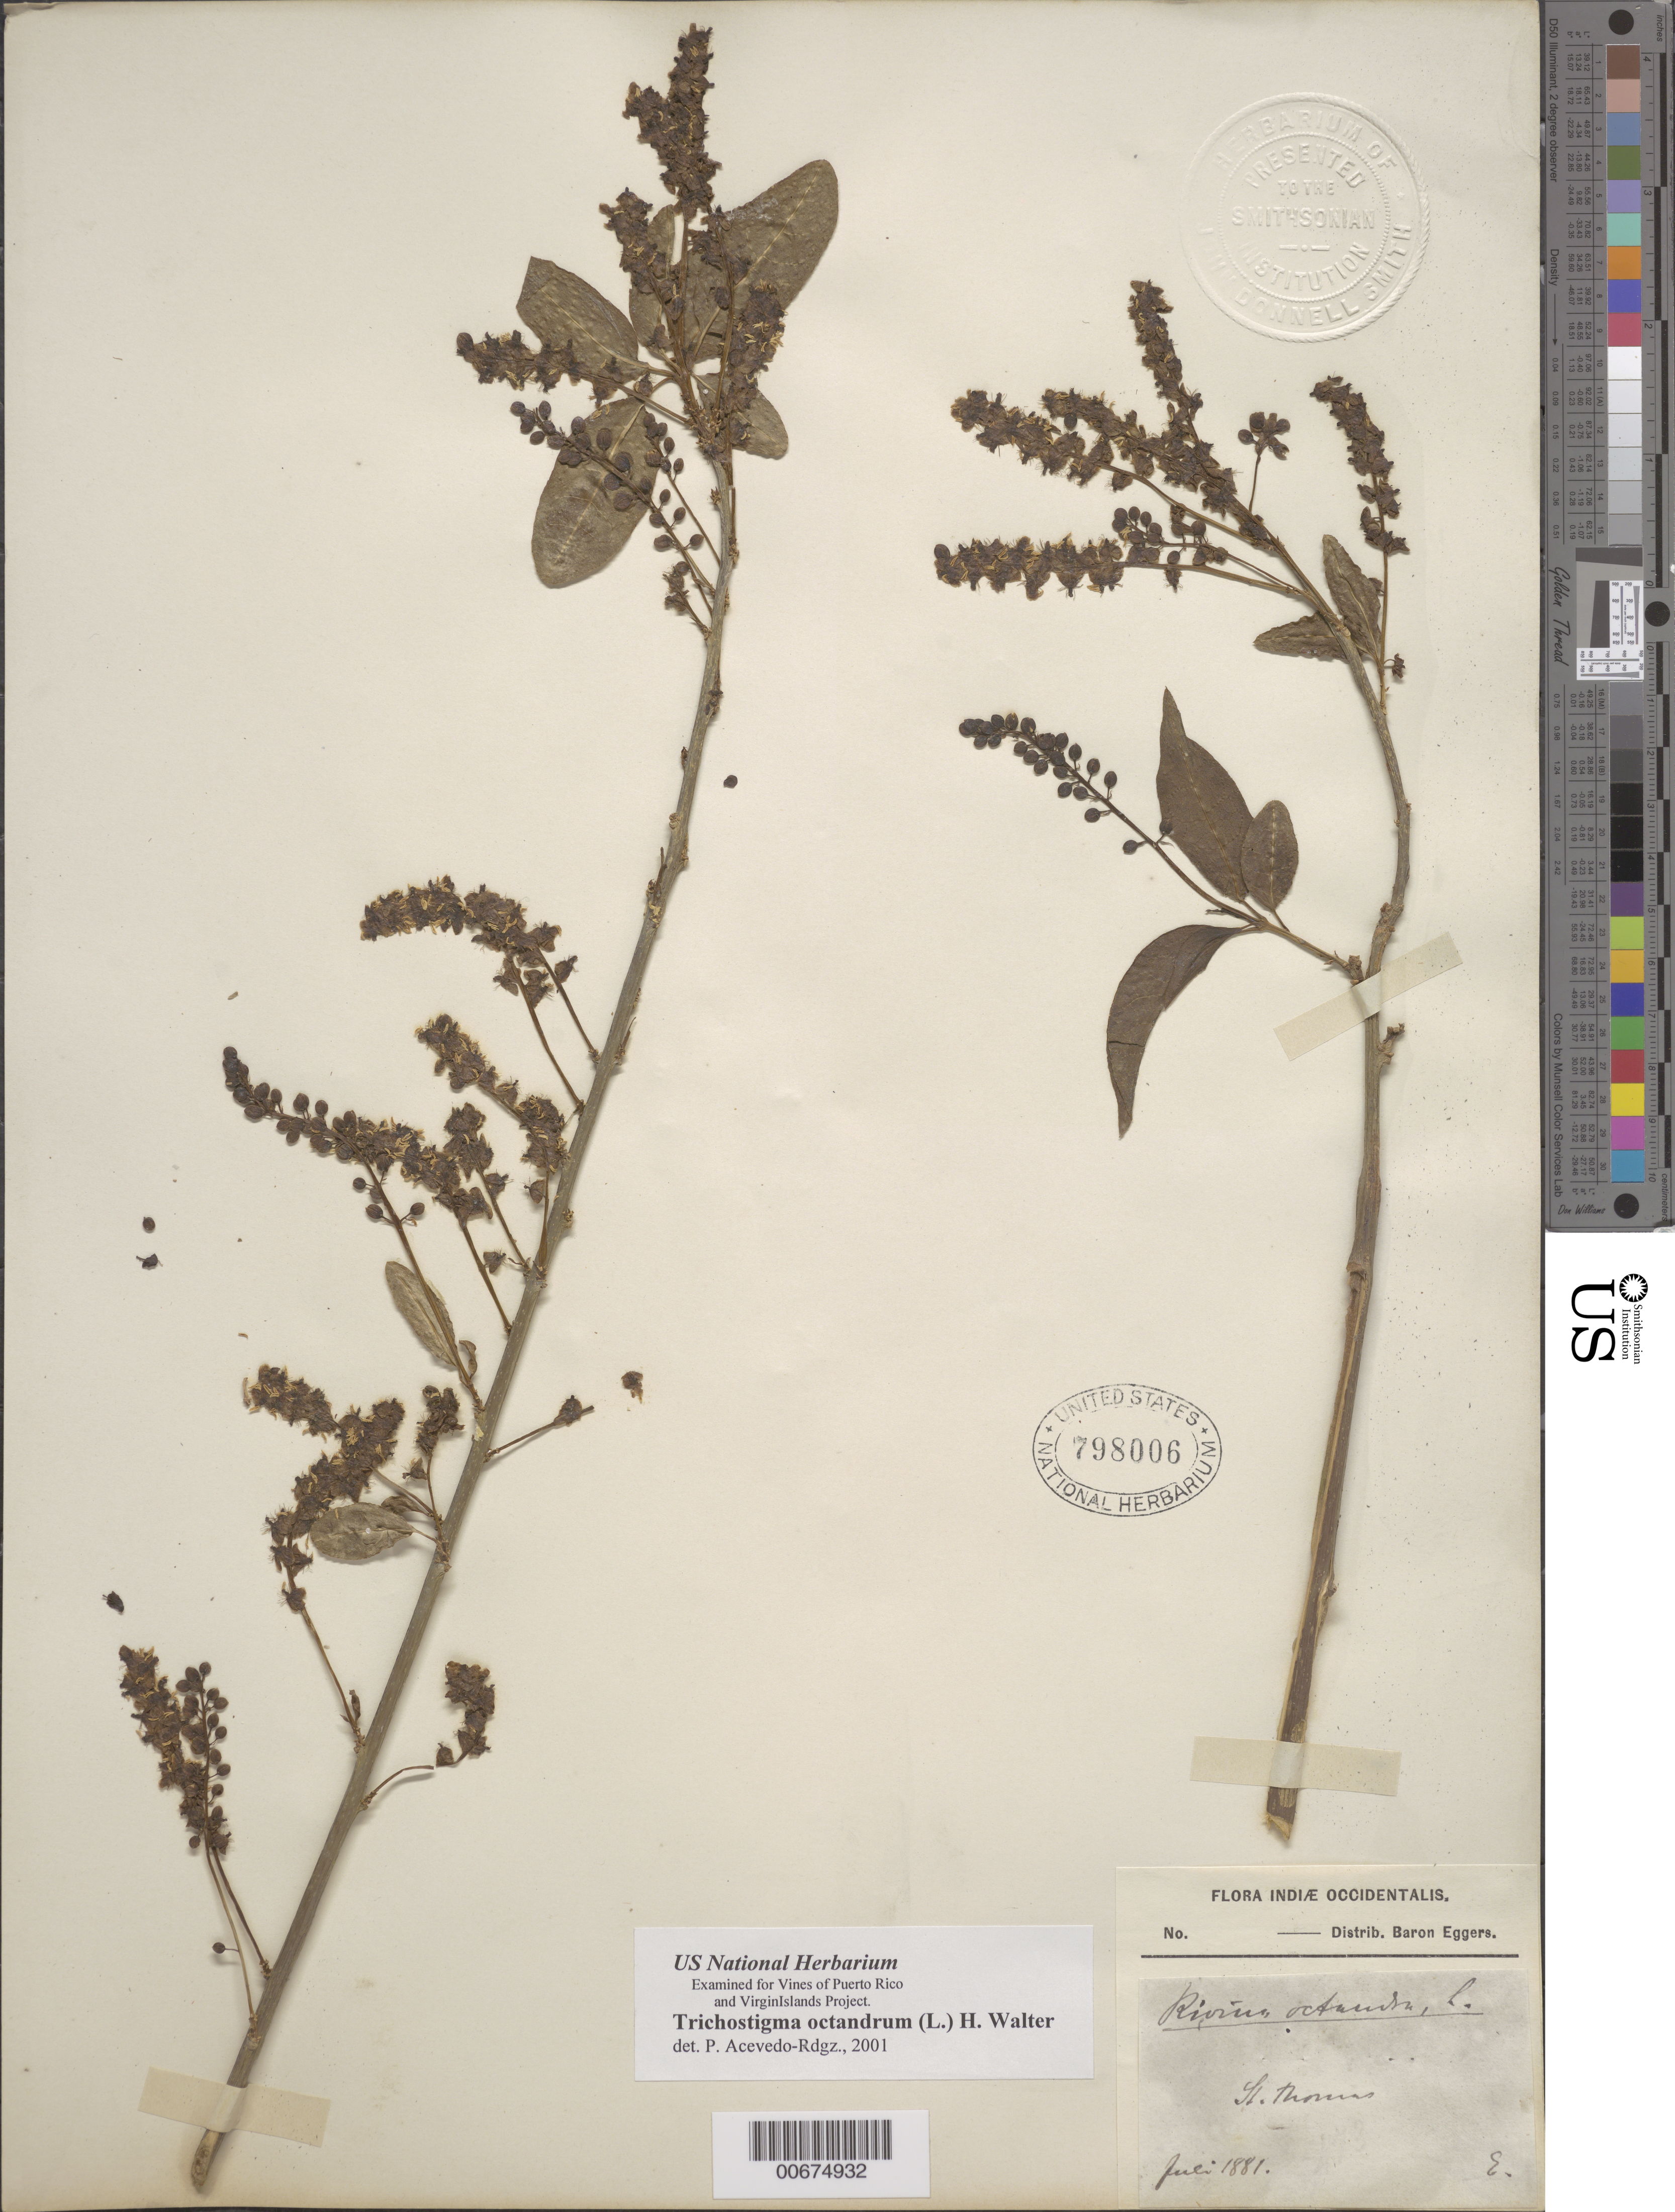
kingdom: Plantae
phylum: Tracheophyta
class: Magnoliopsida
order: Caryophyllales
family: Phytolaccaceae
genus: Trichostigma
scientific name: Trichostigma octandrum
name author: (L.) H. Walter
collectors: H. F. A. von Eggers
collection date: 1881-07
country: U.S. Virgin Islands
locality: St. Thomas. Indiæ occidentalis.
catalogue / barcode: US 798006